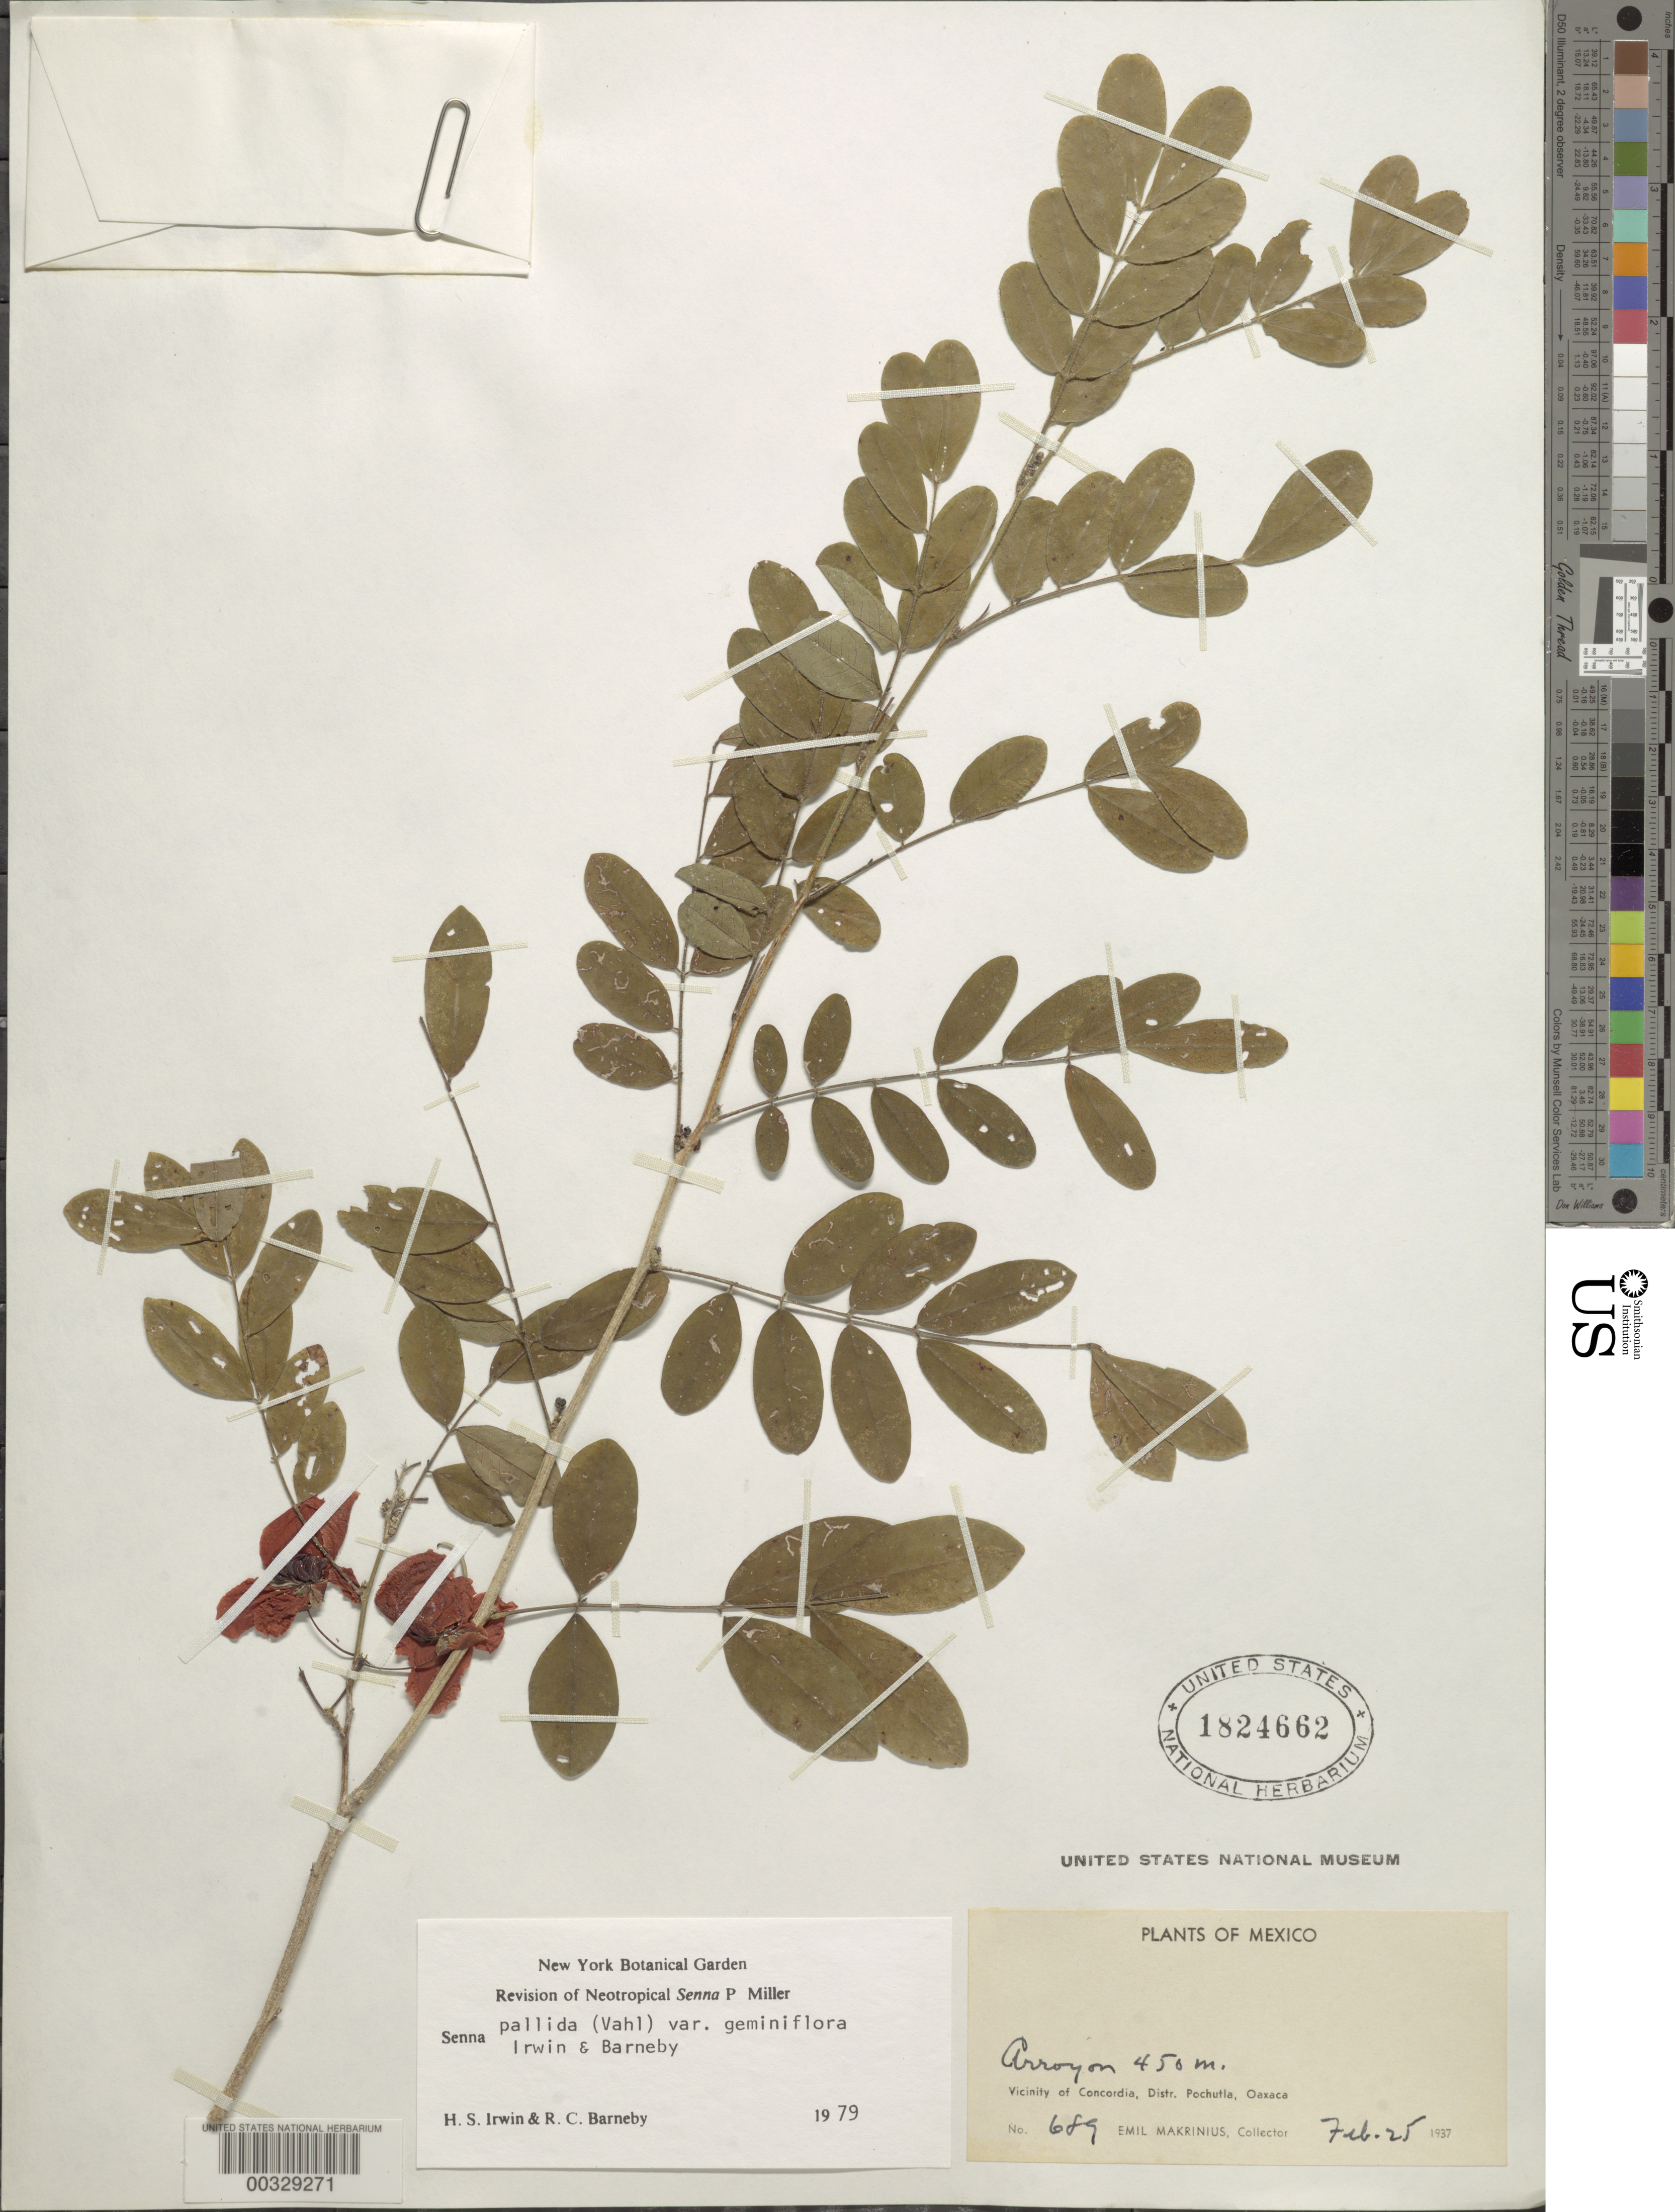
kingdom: Plantae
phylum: Tracheophyta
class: Magnoliopsida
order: Fabales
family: Fabaceae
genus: Senna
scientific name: Senna pallida var. geminiflora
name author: H.S. Irwin & Barneby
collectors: E. Makrinius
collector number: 689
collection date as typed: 25 Feb 1937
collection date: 1937-02-25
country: Mexico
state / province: Oaxaca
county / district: San Pedro Pochutla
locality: Pochutla mun (?), vicinity of concordia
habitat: Arroyo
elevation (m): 450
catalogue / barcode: US 1824662